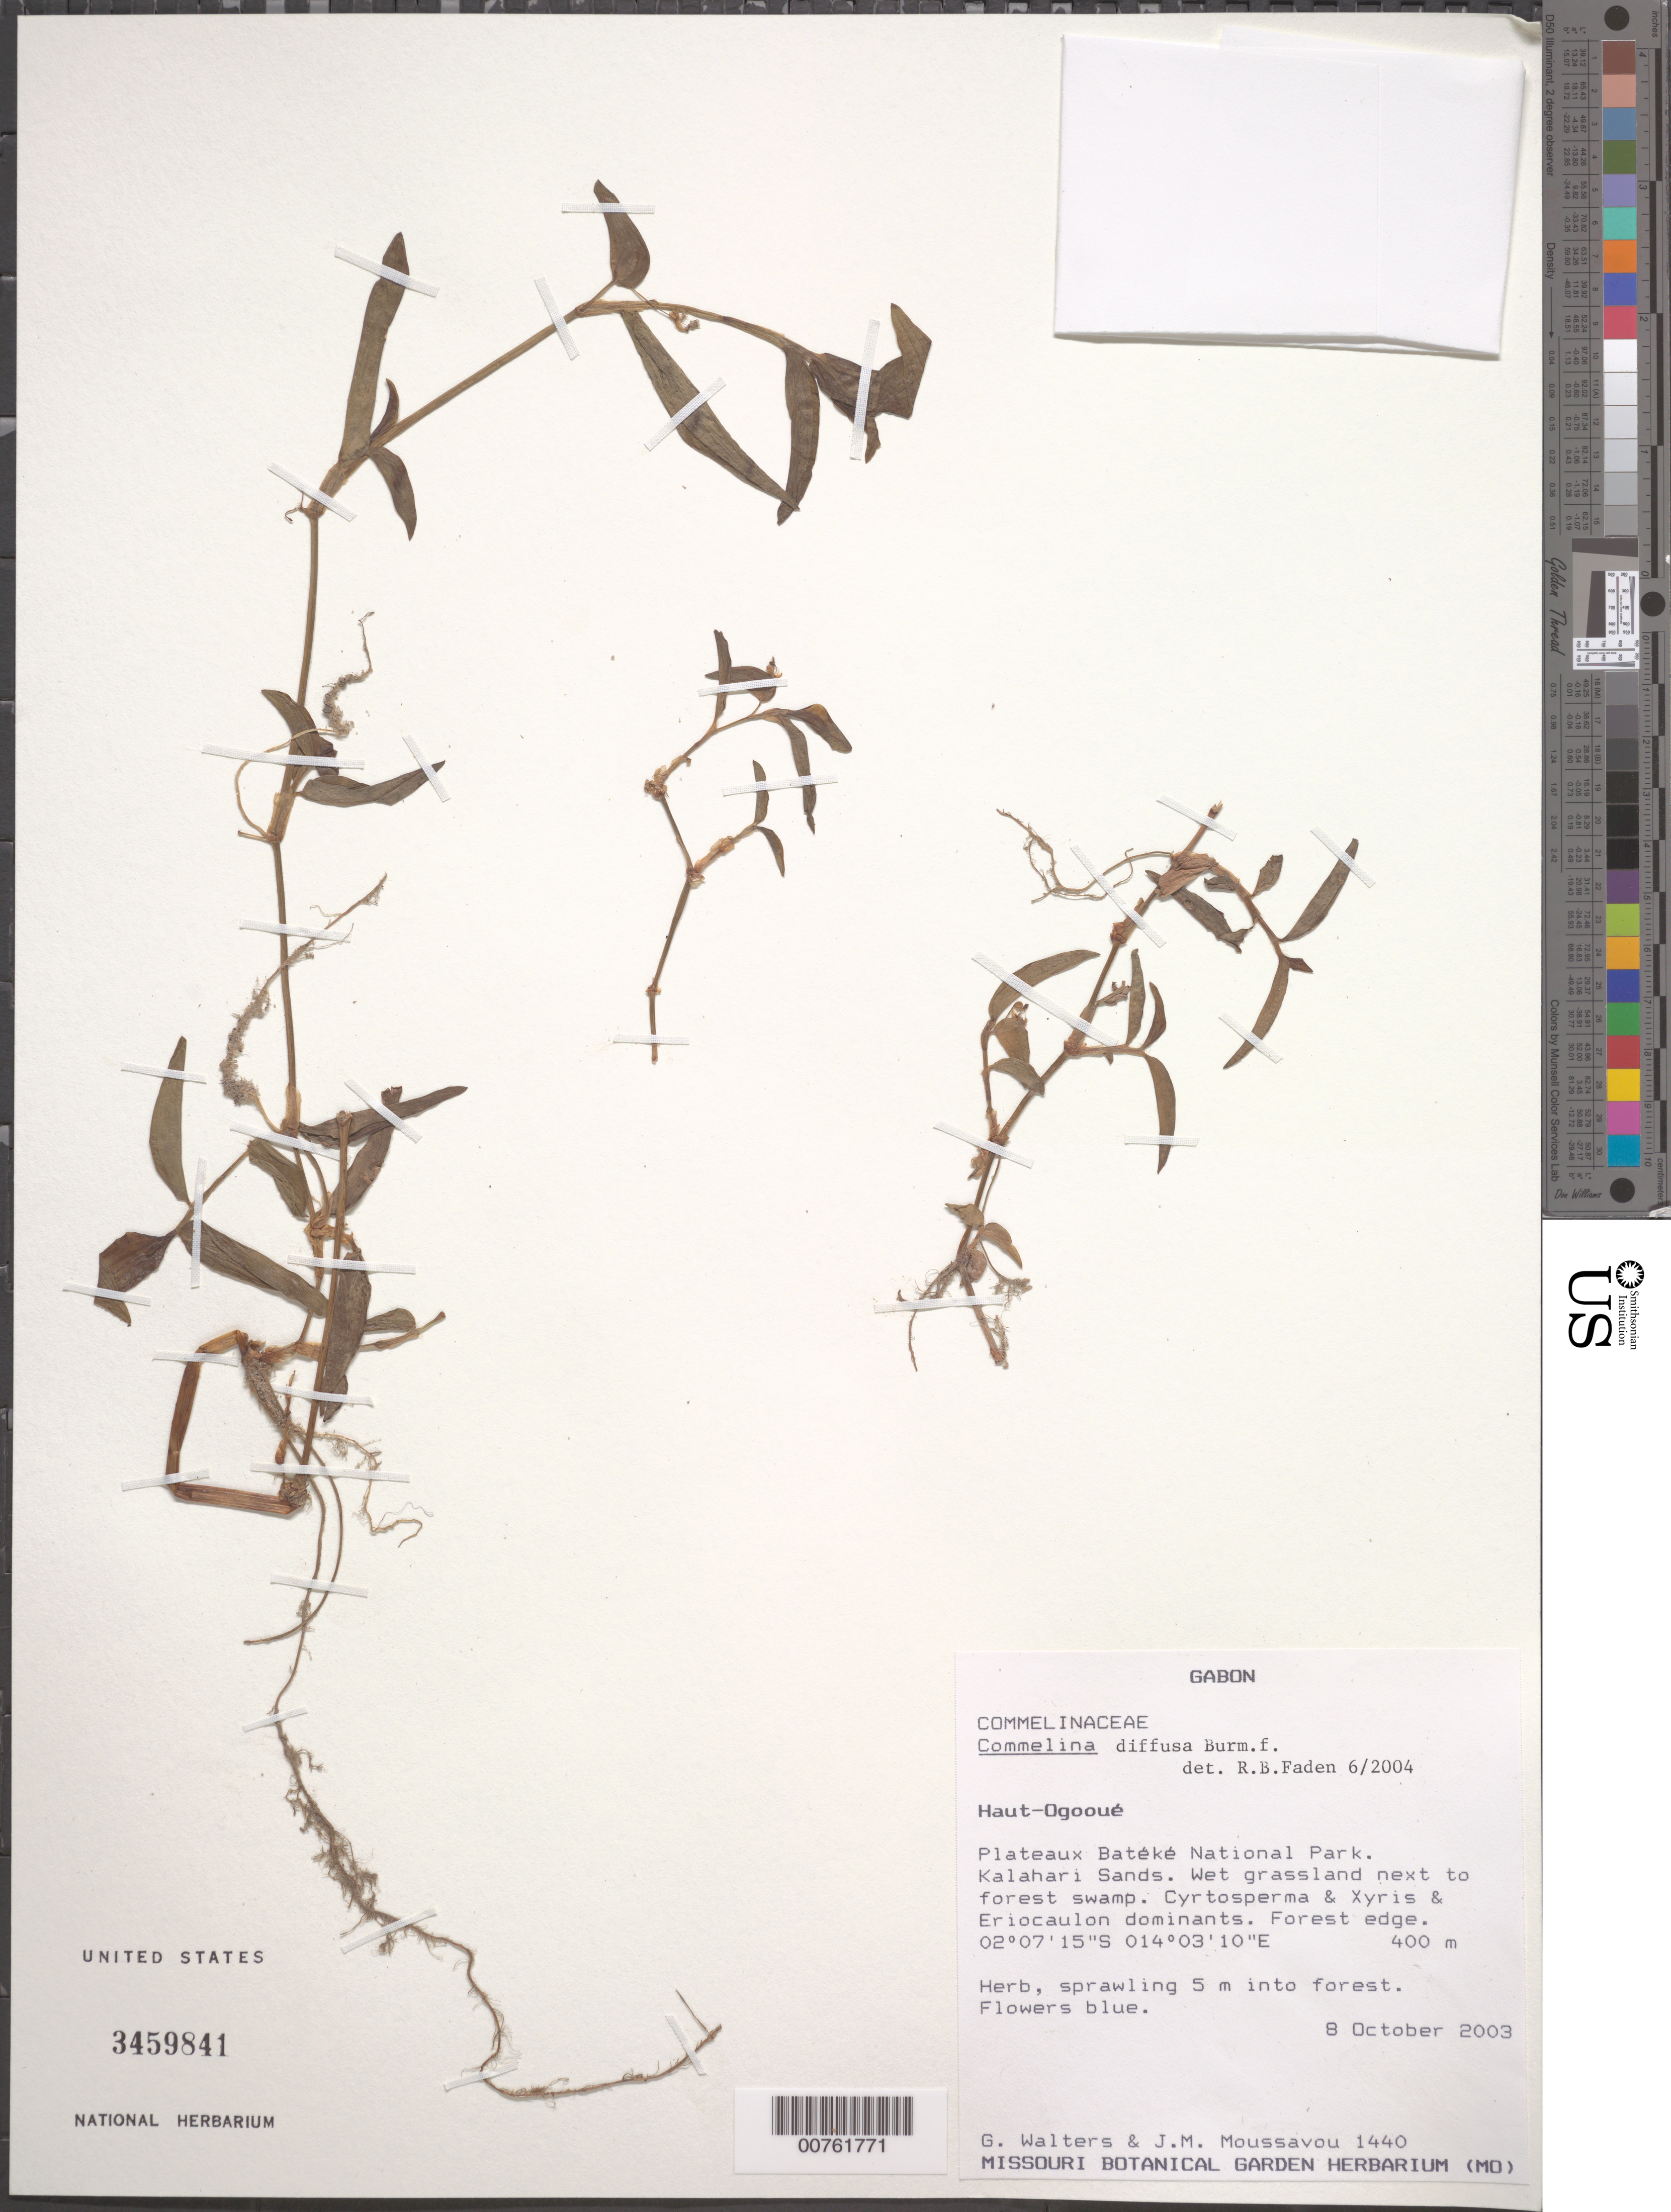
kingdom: Plantae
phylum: Tracheophyta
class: Liliopsida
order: Commelinales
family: Commelinaceae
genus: Commelina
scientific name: Commelina diffusa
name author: Burm. f.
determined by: Faden, Robert B., (US), Smithsonian Institution - National Museum of Natural History (UNITED STATES)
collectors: G. Walters & J. Moussavou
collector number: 1440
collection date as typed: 08 Oct 2003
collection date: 2003-10-08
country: Gabon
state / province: Haut-Ogooué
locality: Plateaux Bateke National Park.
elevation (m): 400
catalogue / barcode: US 3459841